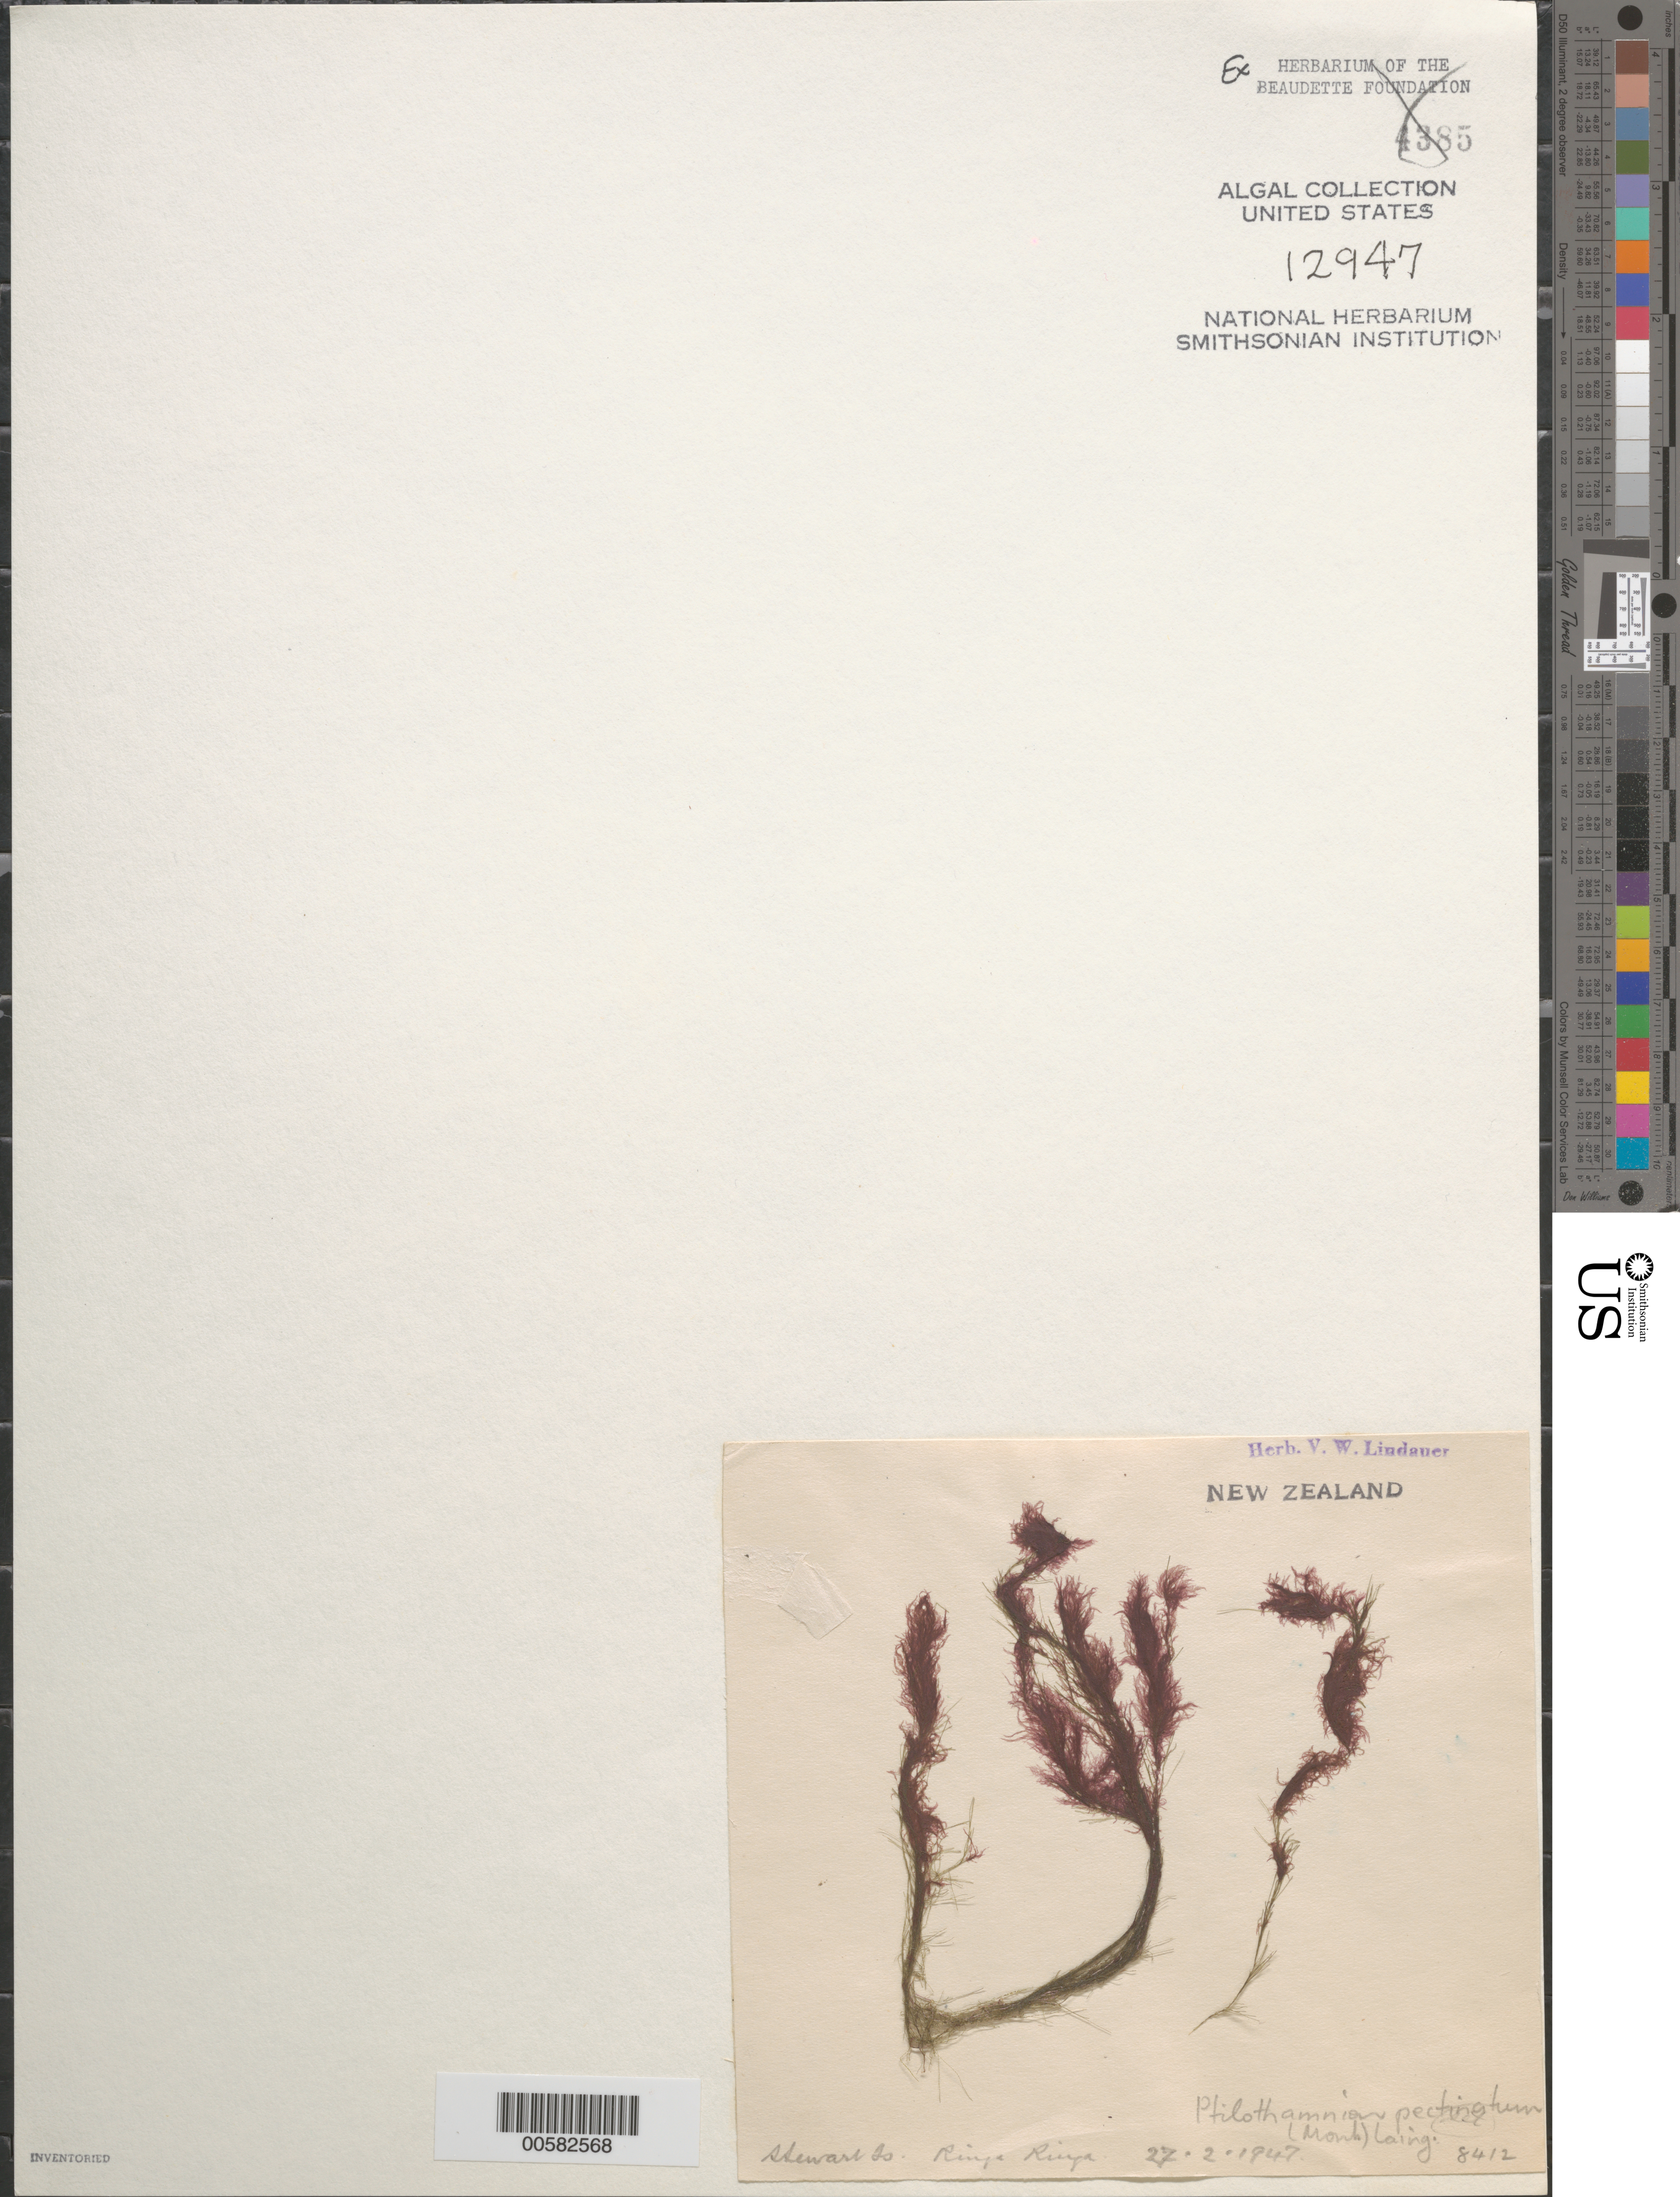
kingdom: Plantae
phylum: Rhodophyta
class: Florideophyceae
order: Ceramiales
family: Ceramiaceae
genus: Antithamnion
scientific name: Antithamnion pectinatum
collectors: V. Lindauer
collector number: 8412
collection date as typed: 27 Feb 1947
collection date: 1947-02-27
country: New Zealand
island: Stewart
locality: Ringaringa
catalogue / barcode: US 12947